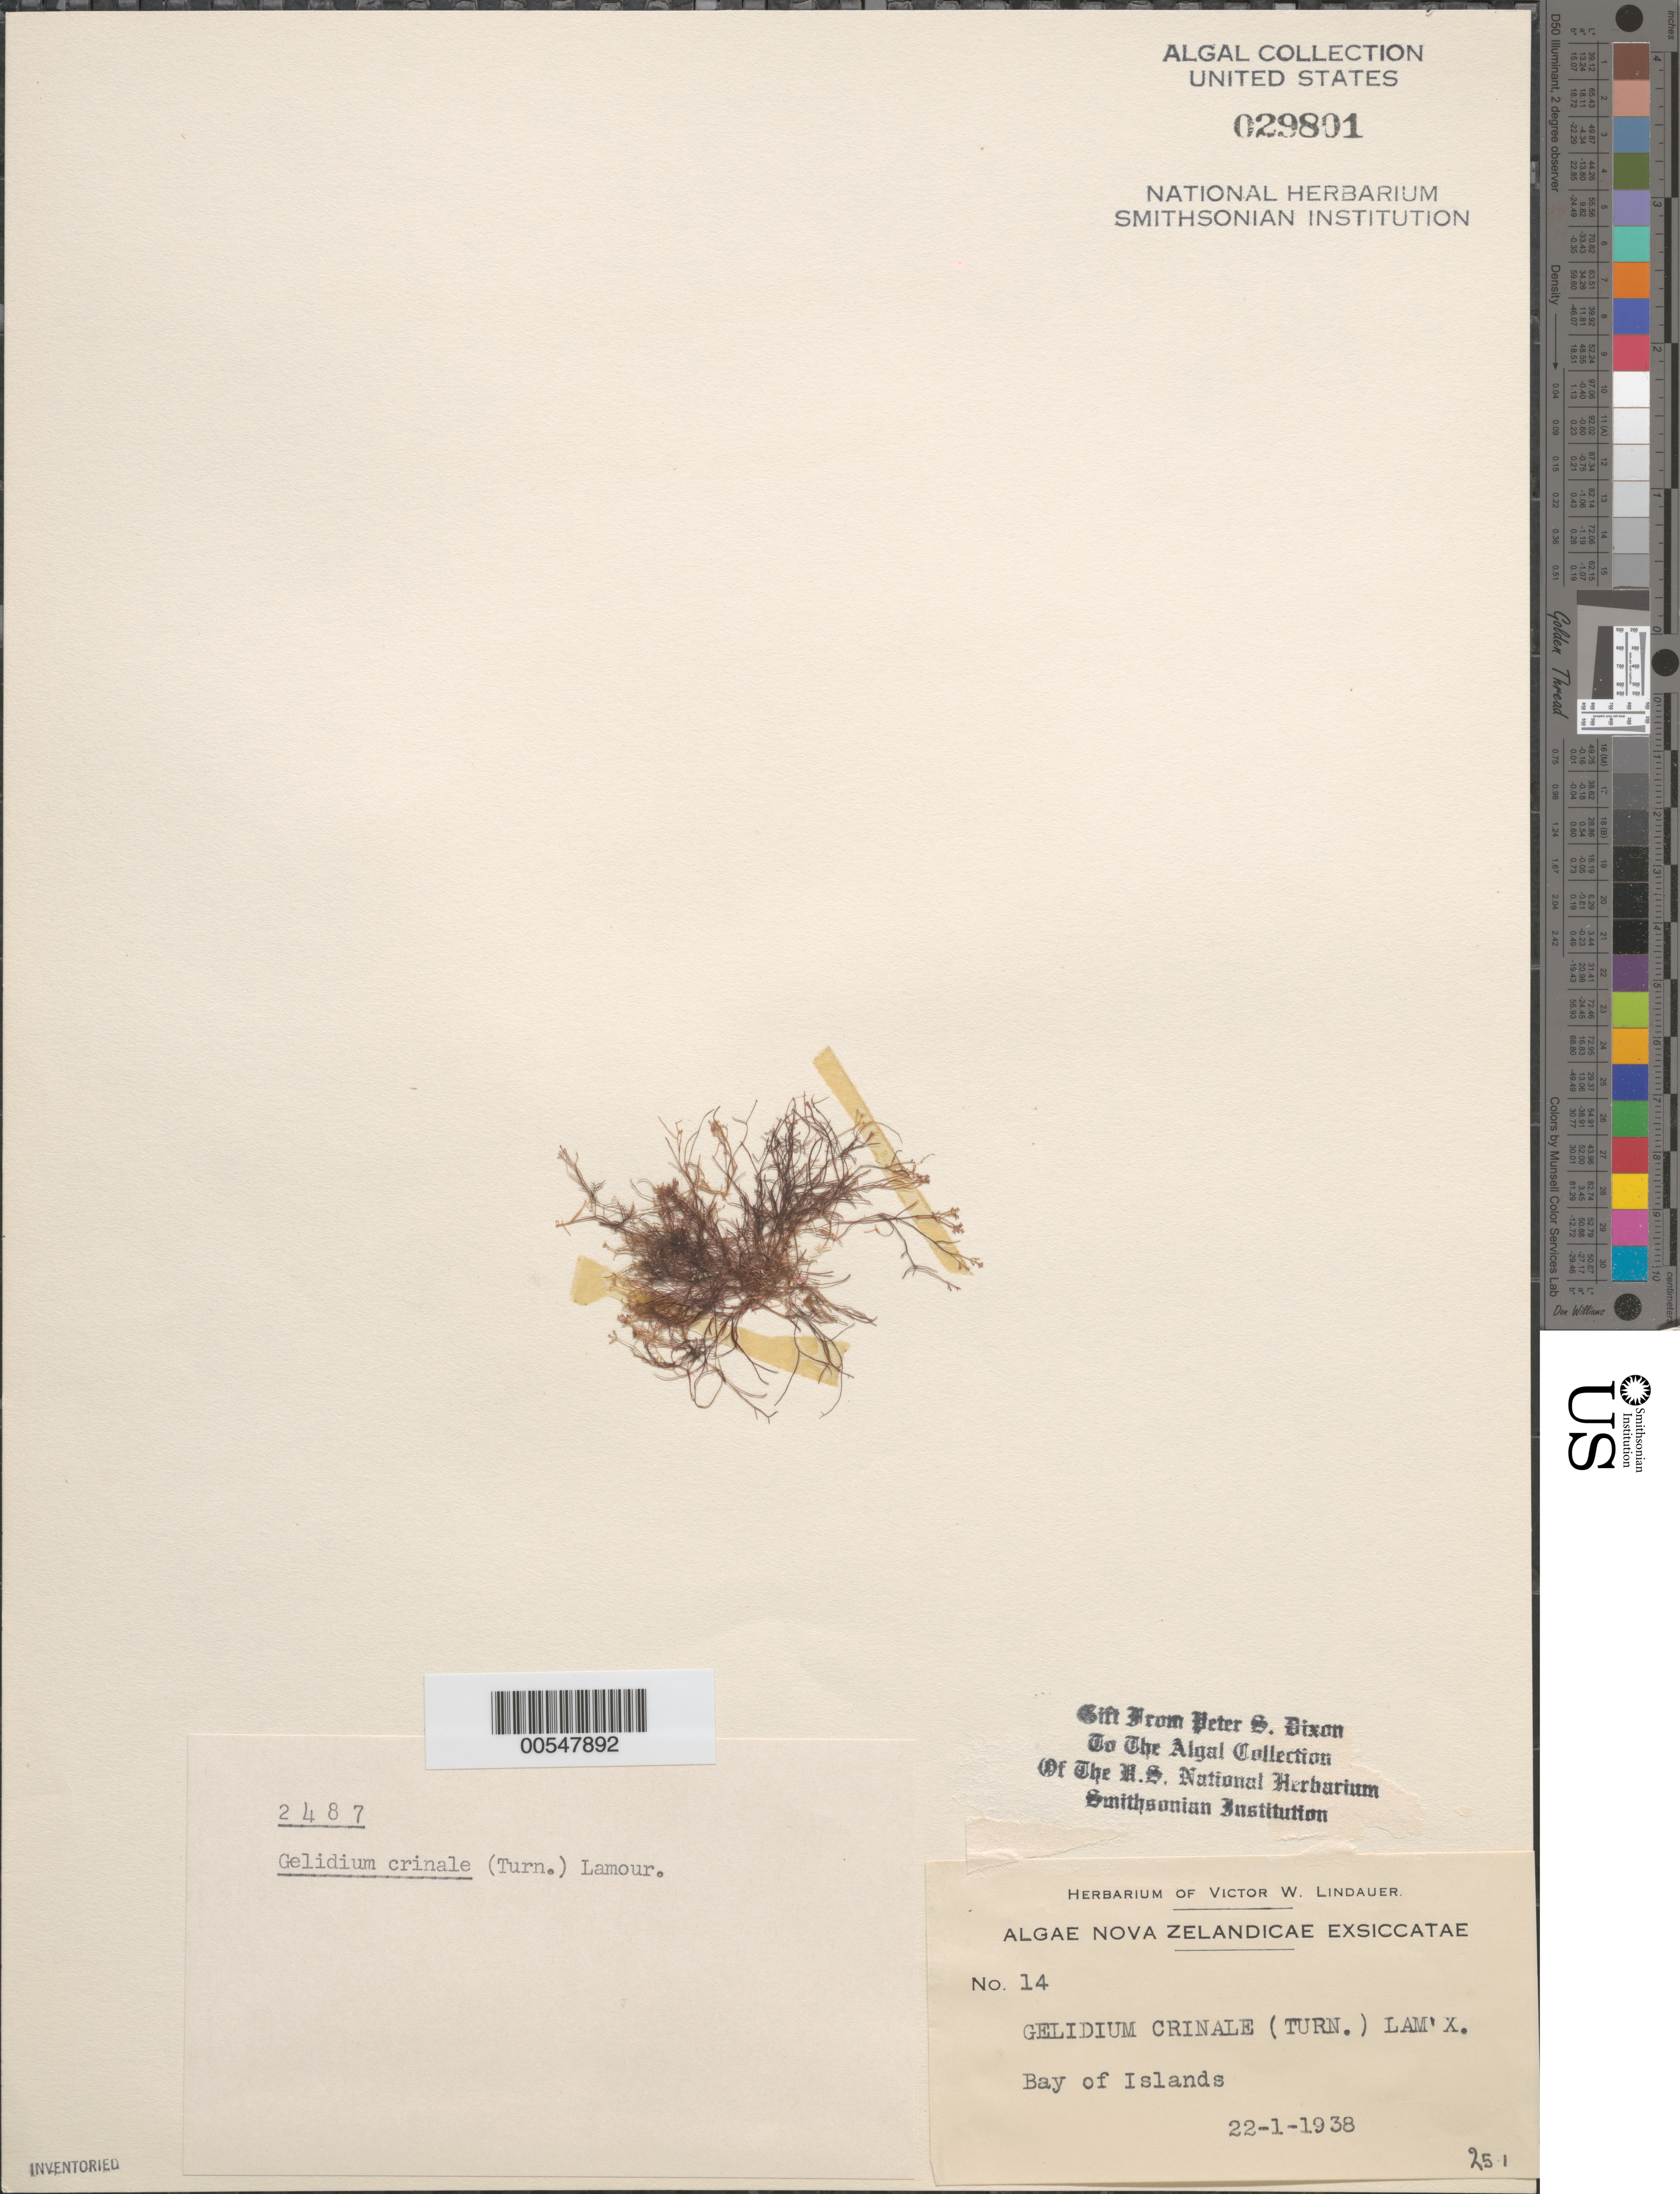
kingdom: Plantae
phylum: Rhodophyta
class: Florideophyceae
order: Gelidiales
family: Gelidiaceae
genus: Gelidium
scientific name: Gelidium crinale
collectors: V. Lindauer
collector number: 14 & PSD 2487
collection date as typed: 22 Jan 1938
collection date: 1938-01-22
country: New Zealand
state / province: Northland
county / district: Far North District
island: North Island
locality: Bay of Islands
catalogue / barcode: US 29801